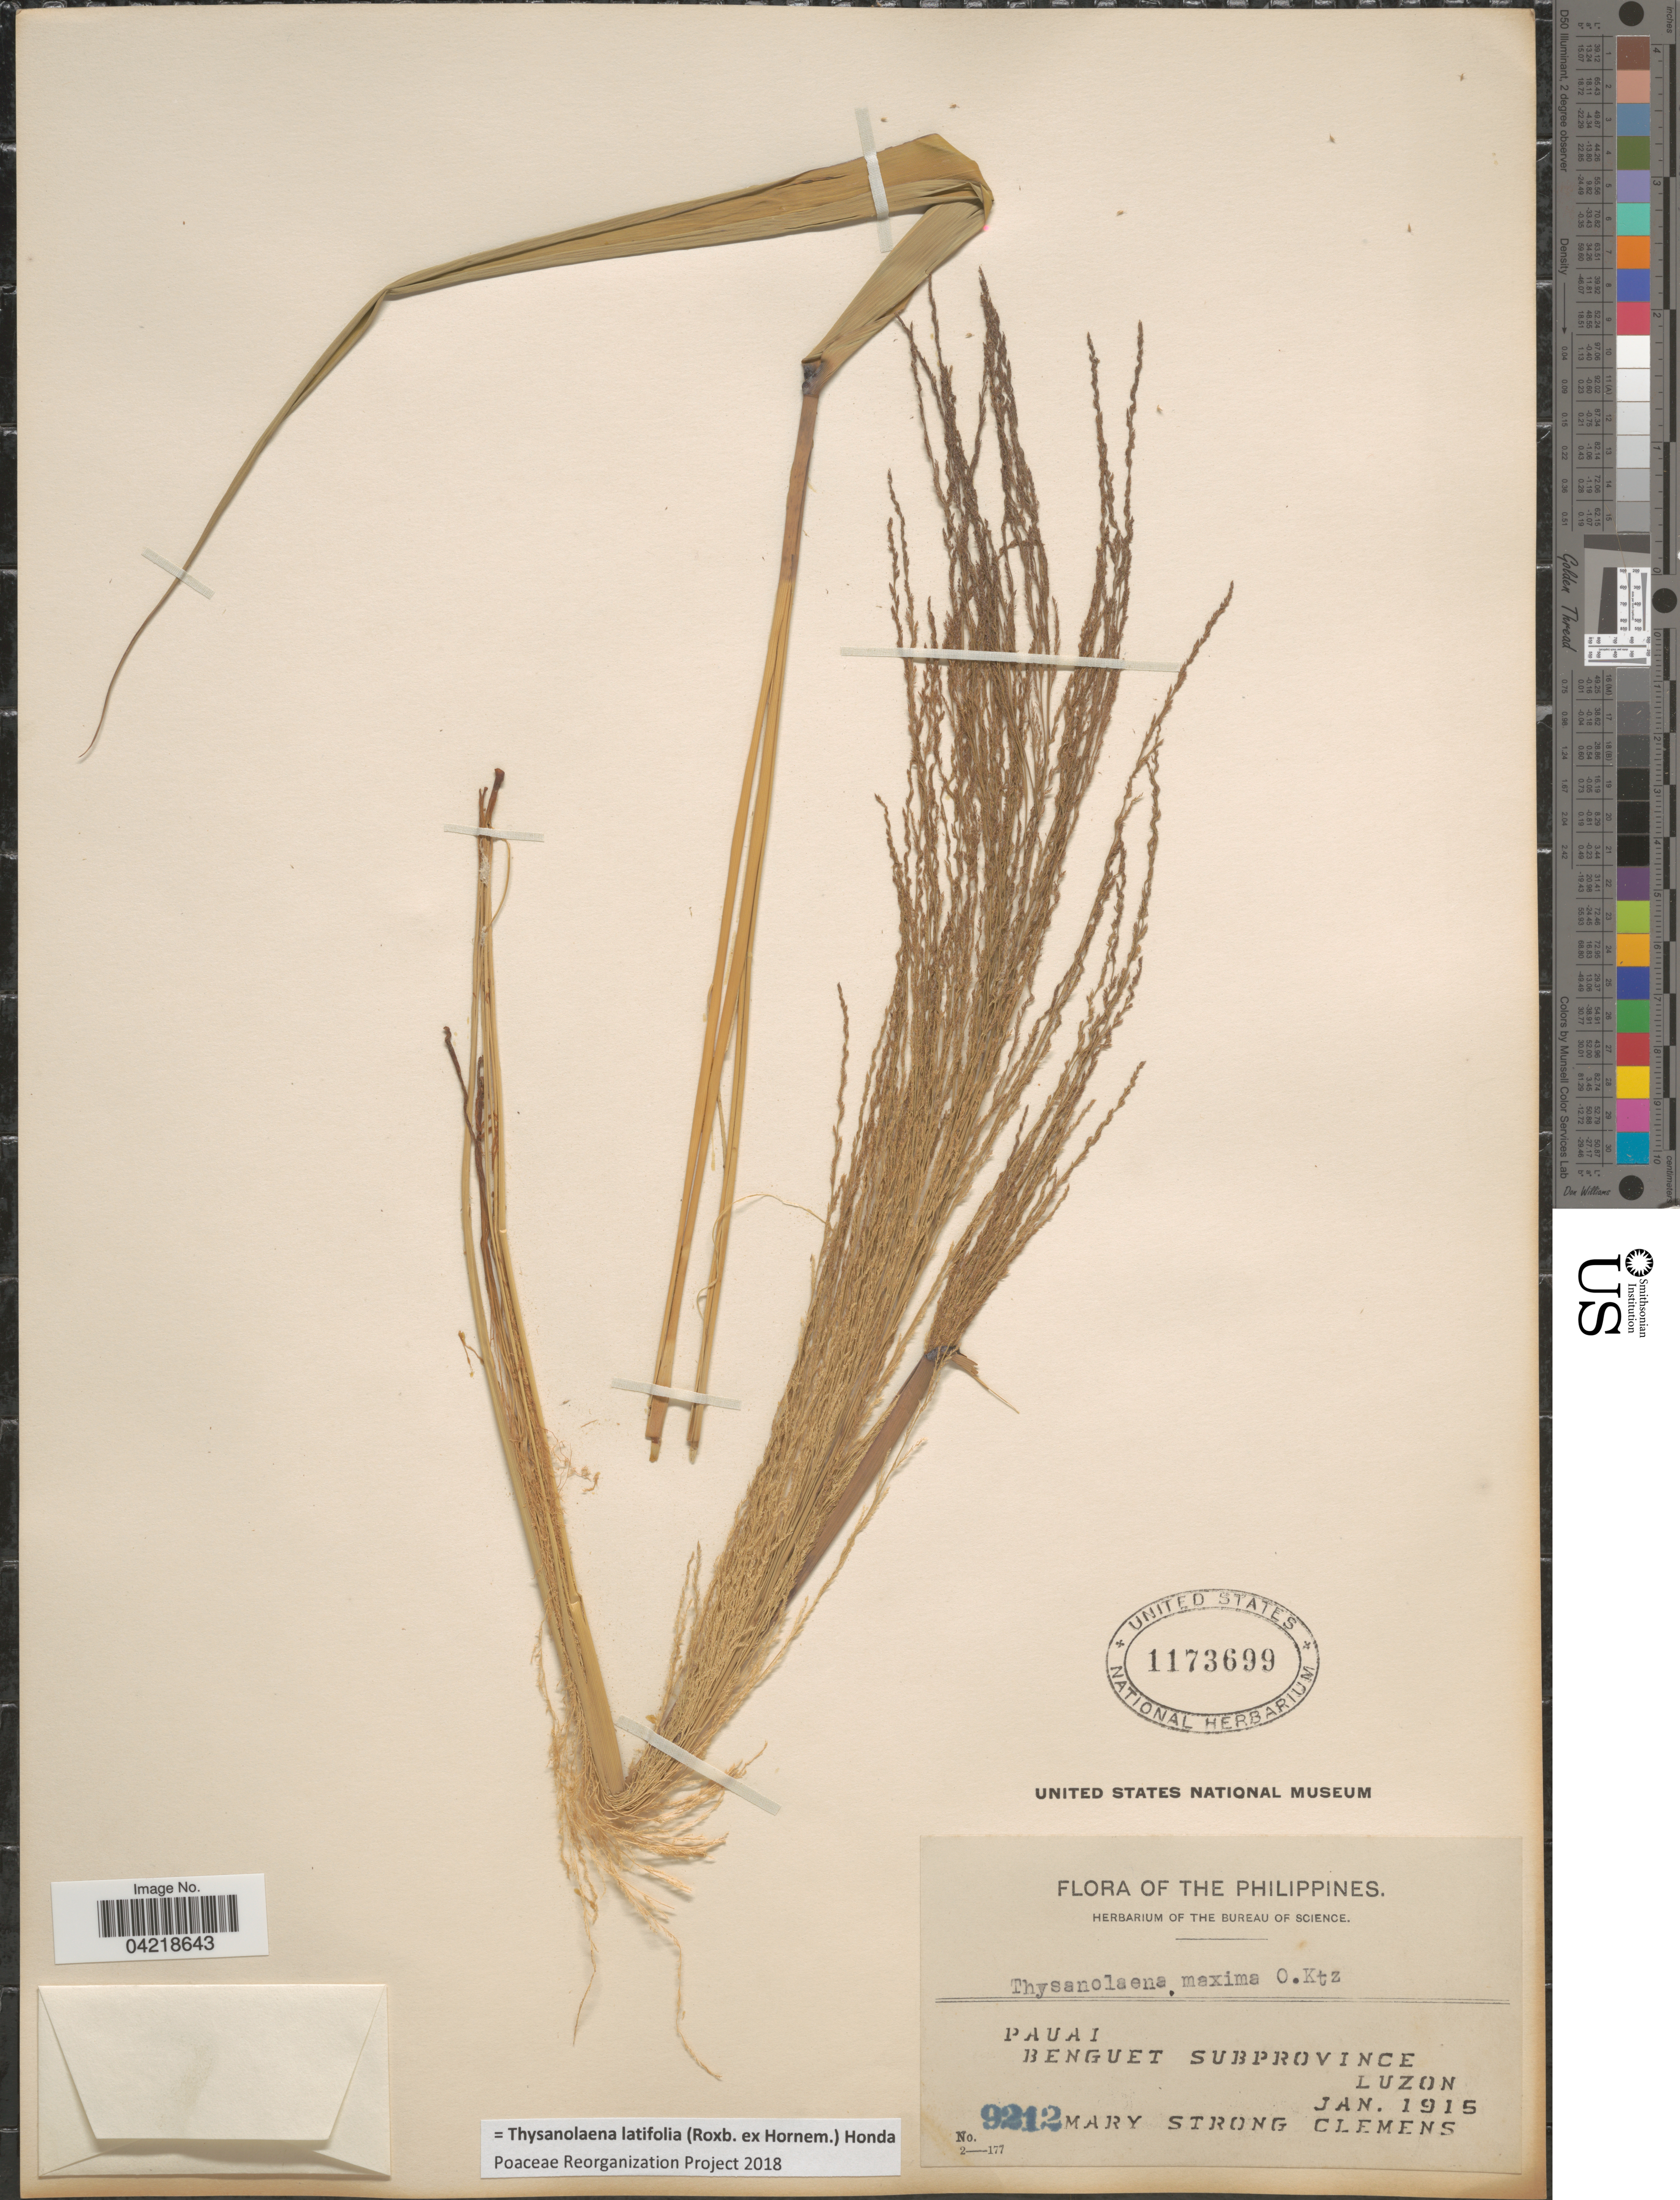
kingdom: Plantae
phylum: Tracheophyta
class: Liliopsida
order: Poales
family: Poaceae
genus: Thysanolaena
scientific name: Thysanolaena latifolia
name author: (Roxb. ex Hornem.) Honda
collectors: M. S. Clemens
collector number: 9212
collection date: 1915-01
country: Philippines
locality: Pauai. Benguet Subprovince. Luzon.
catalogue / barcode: US 1173699